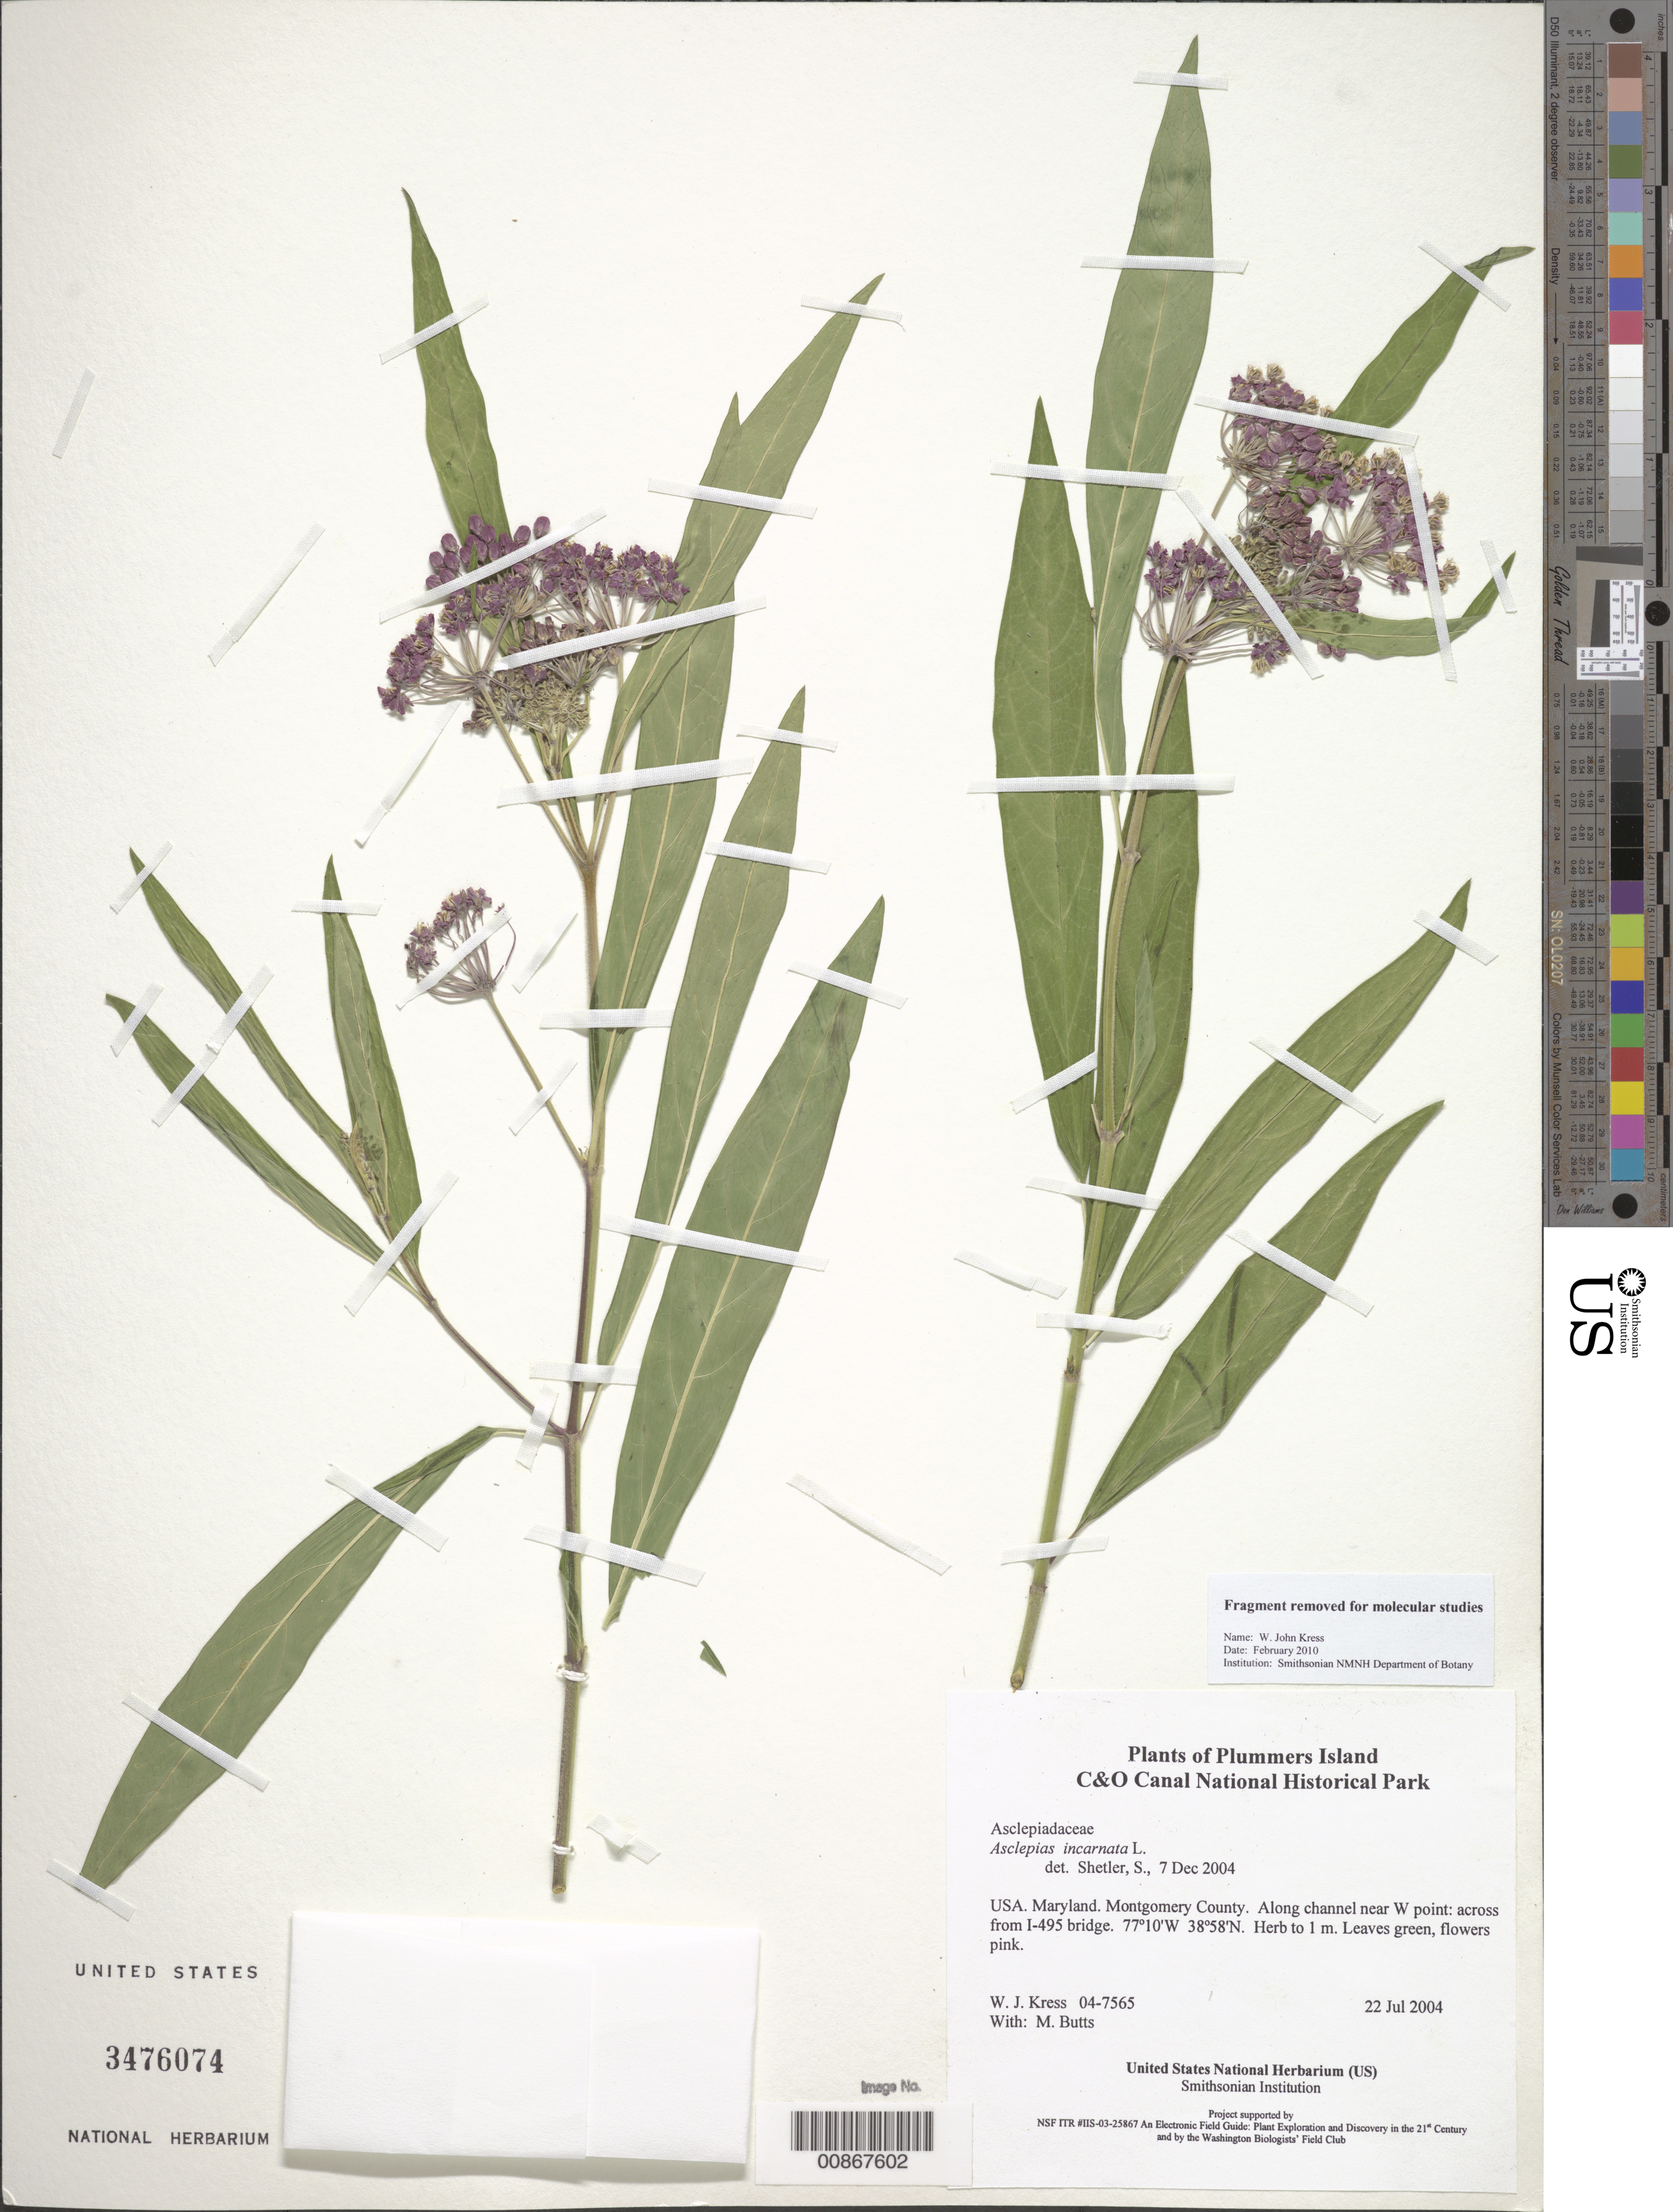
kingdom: Plantae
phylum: Tracheophyta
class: Magnoliopsida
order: Gentianales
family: Apocynaceae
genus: Asclepias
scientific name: Asclepias incarnata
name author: L.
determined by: Shetler, Stanwyn G., (US), NMNH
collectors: W. J. Kress & M. B. Butts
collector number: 04-7565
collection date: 2004-07-22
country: United States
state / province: Maryland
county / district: Montgomery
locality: Chesapeake and Ohio Canal National Historical Park, Plummers Island, Along channel near W point: across from 495 bridge.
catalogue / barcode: US 3476074